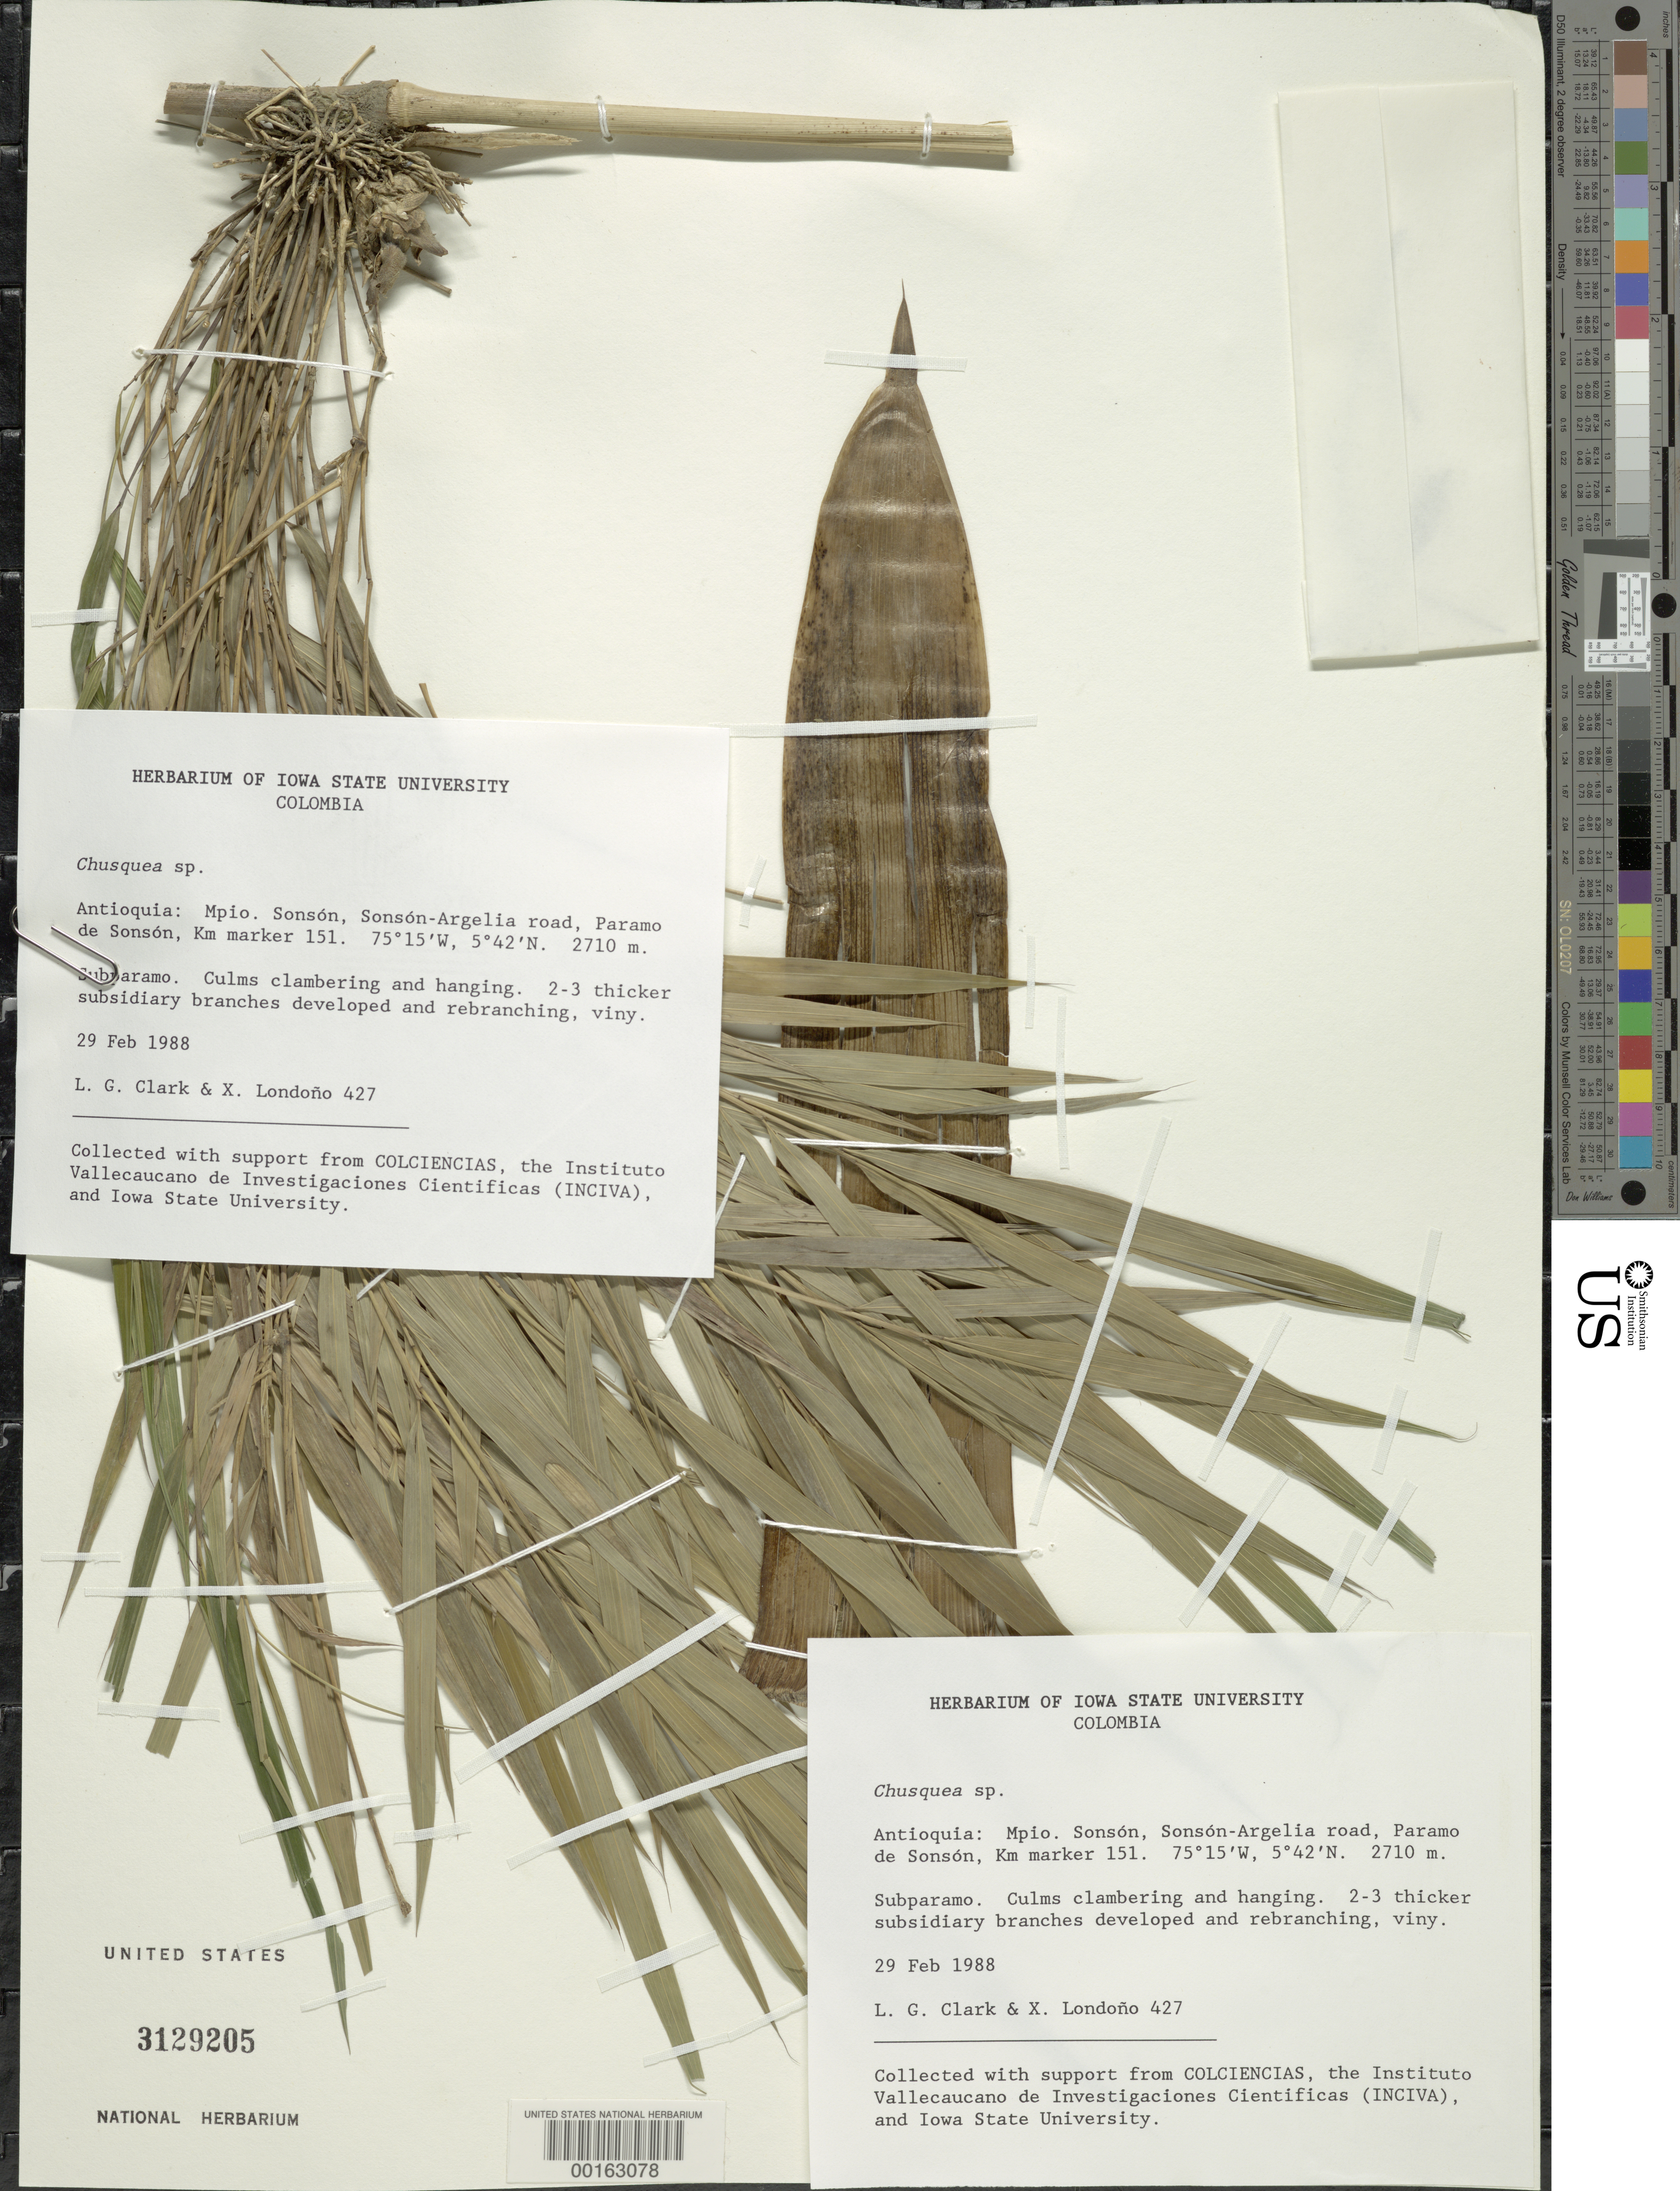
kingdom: Plantae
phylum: Tracheophyta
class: Liliopsida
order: Poales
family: Poaceae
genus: Chusquea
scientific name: Chusquea sp.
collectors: L. G. Clark & X. Londoño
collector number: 427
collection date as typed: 29 Feb 1988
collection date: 1988-02-29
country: Colombia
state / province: Antioquia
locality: Sonson, Sonson-Argelia road, Paramo de Sonson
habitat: Subparamo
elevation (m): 2710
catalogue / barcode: US 3129205